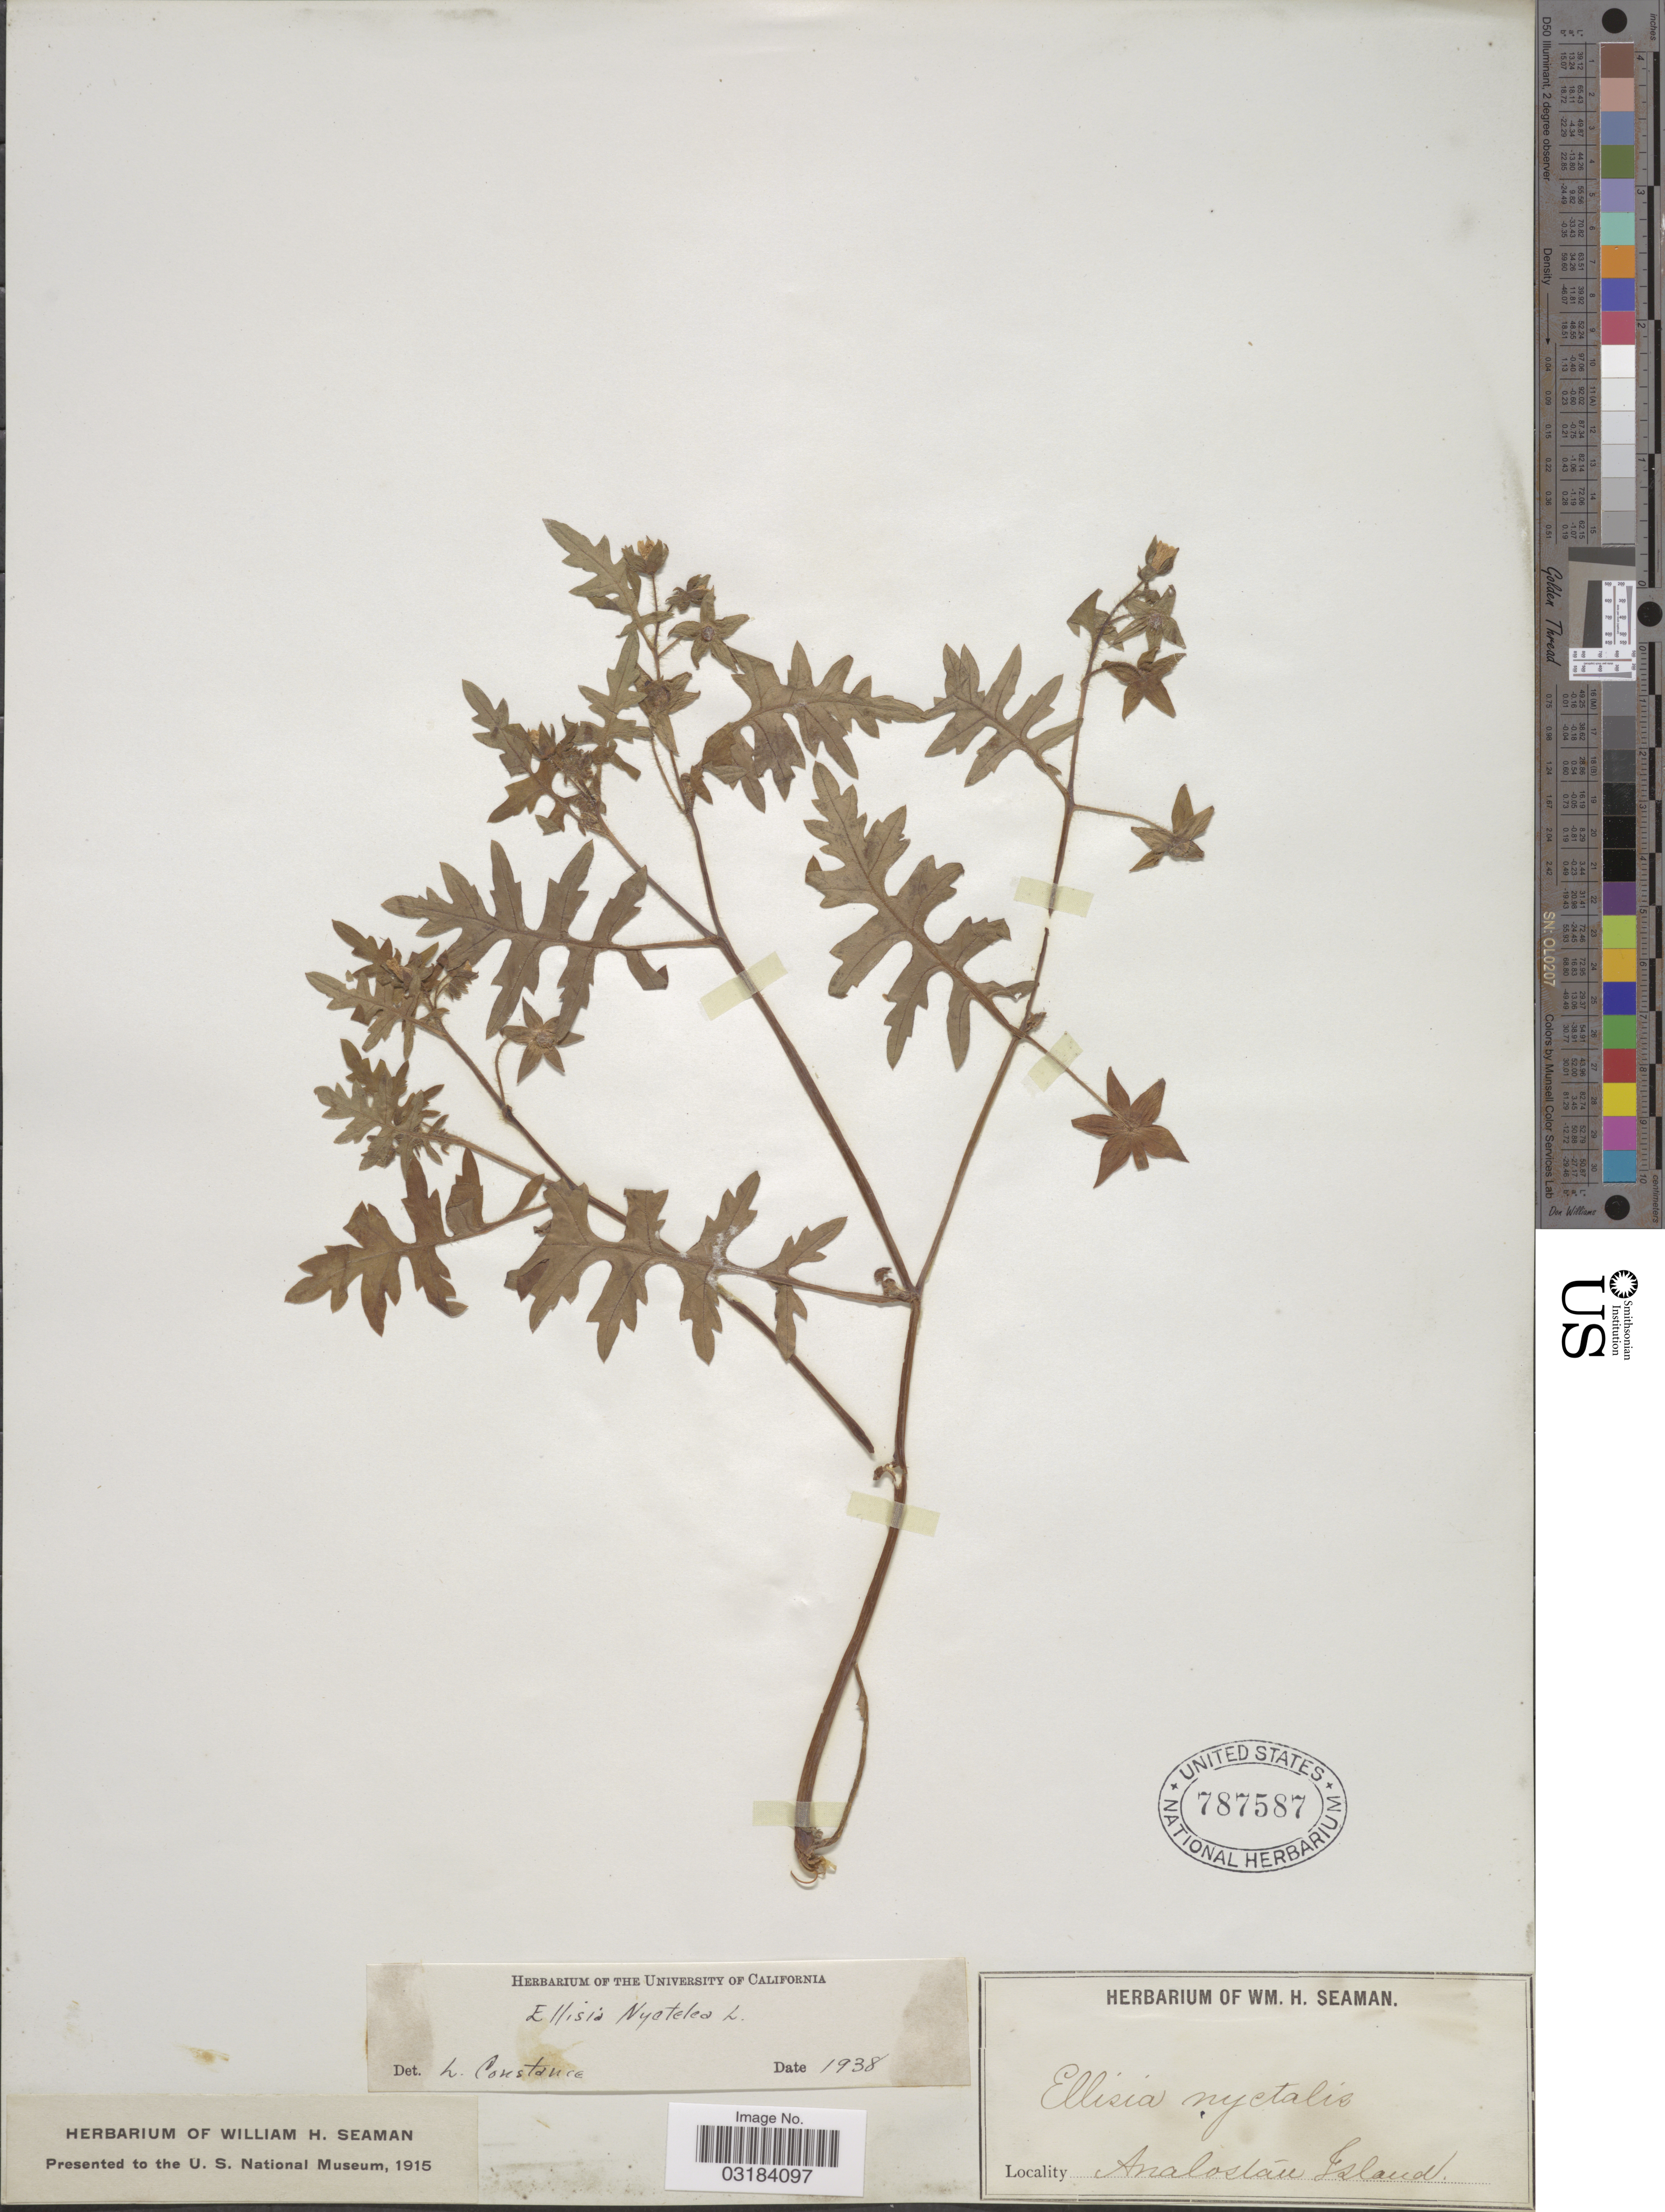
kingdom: Plantae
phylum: Tracheophyta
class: Magnoliopsida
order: Boraginales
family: Hydrophyllaceae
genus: Ellisia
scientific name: Ellisia nyctelea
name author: L.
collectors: Ex herb. W. H. Seaman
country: United States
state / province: District of Columbia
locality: Analostan Island.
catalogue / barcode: US 787587